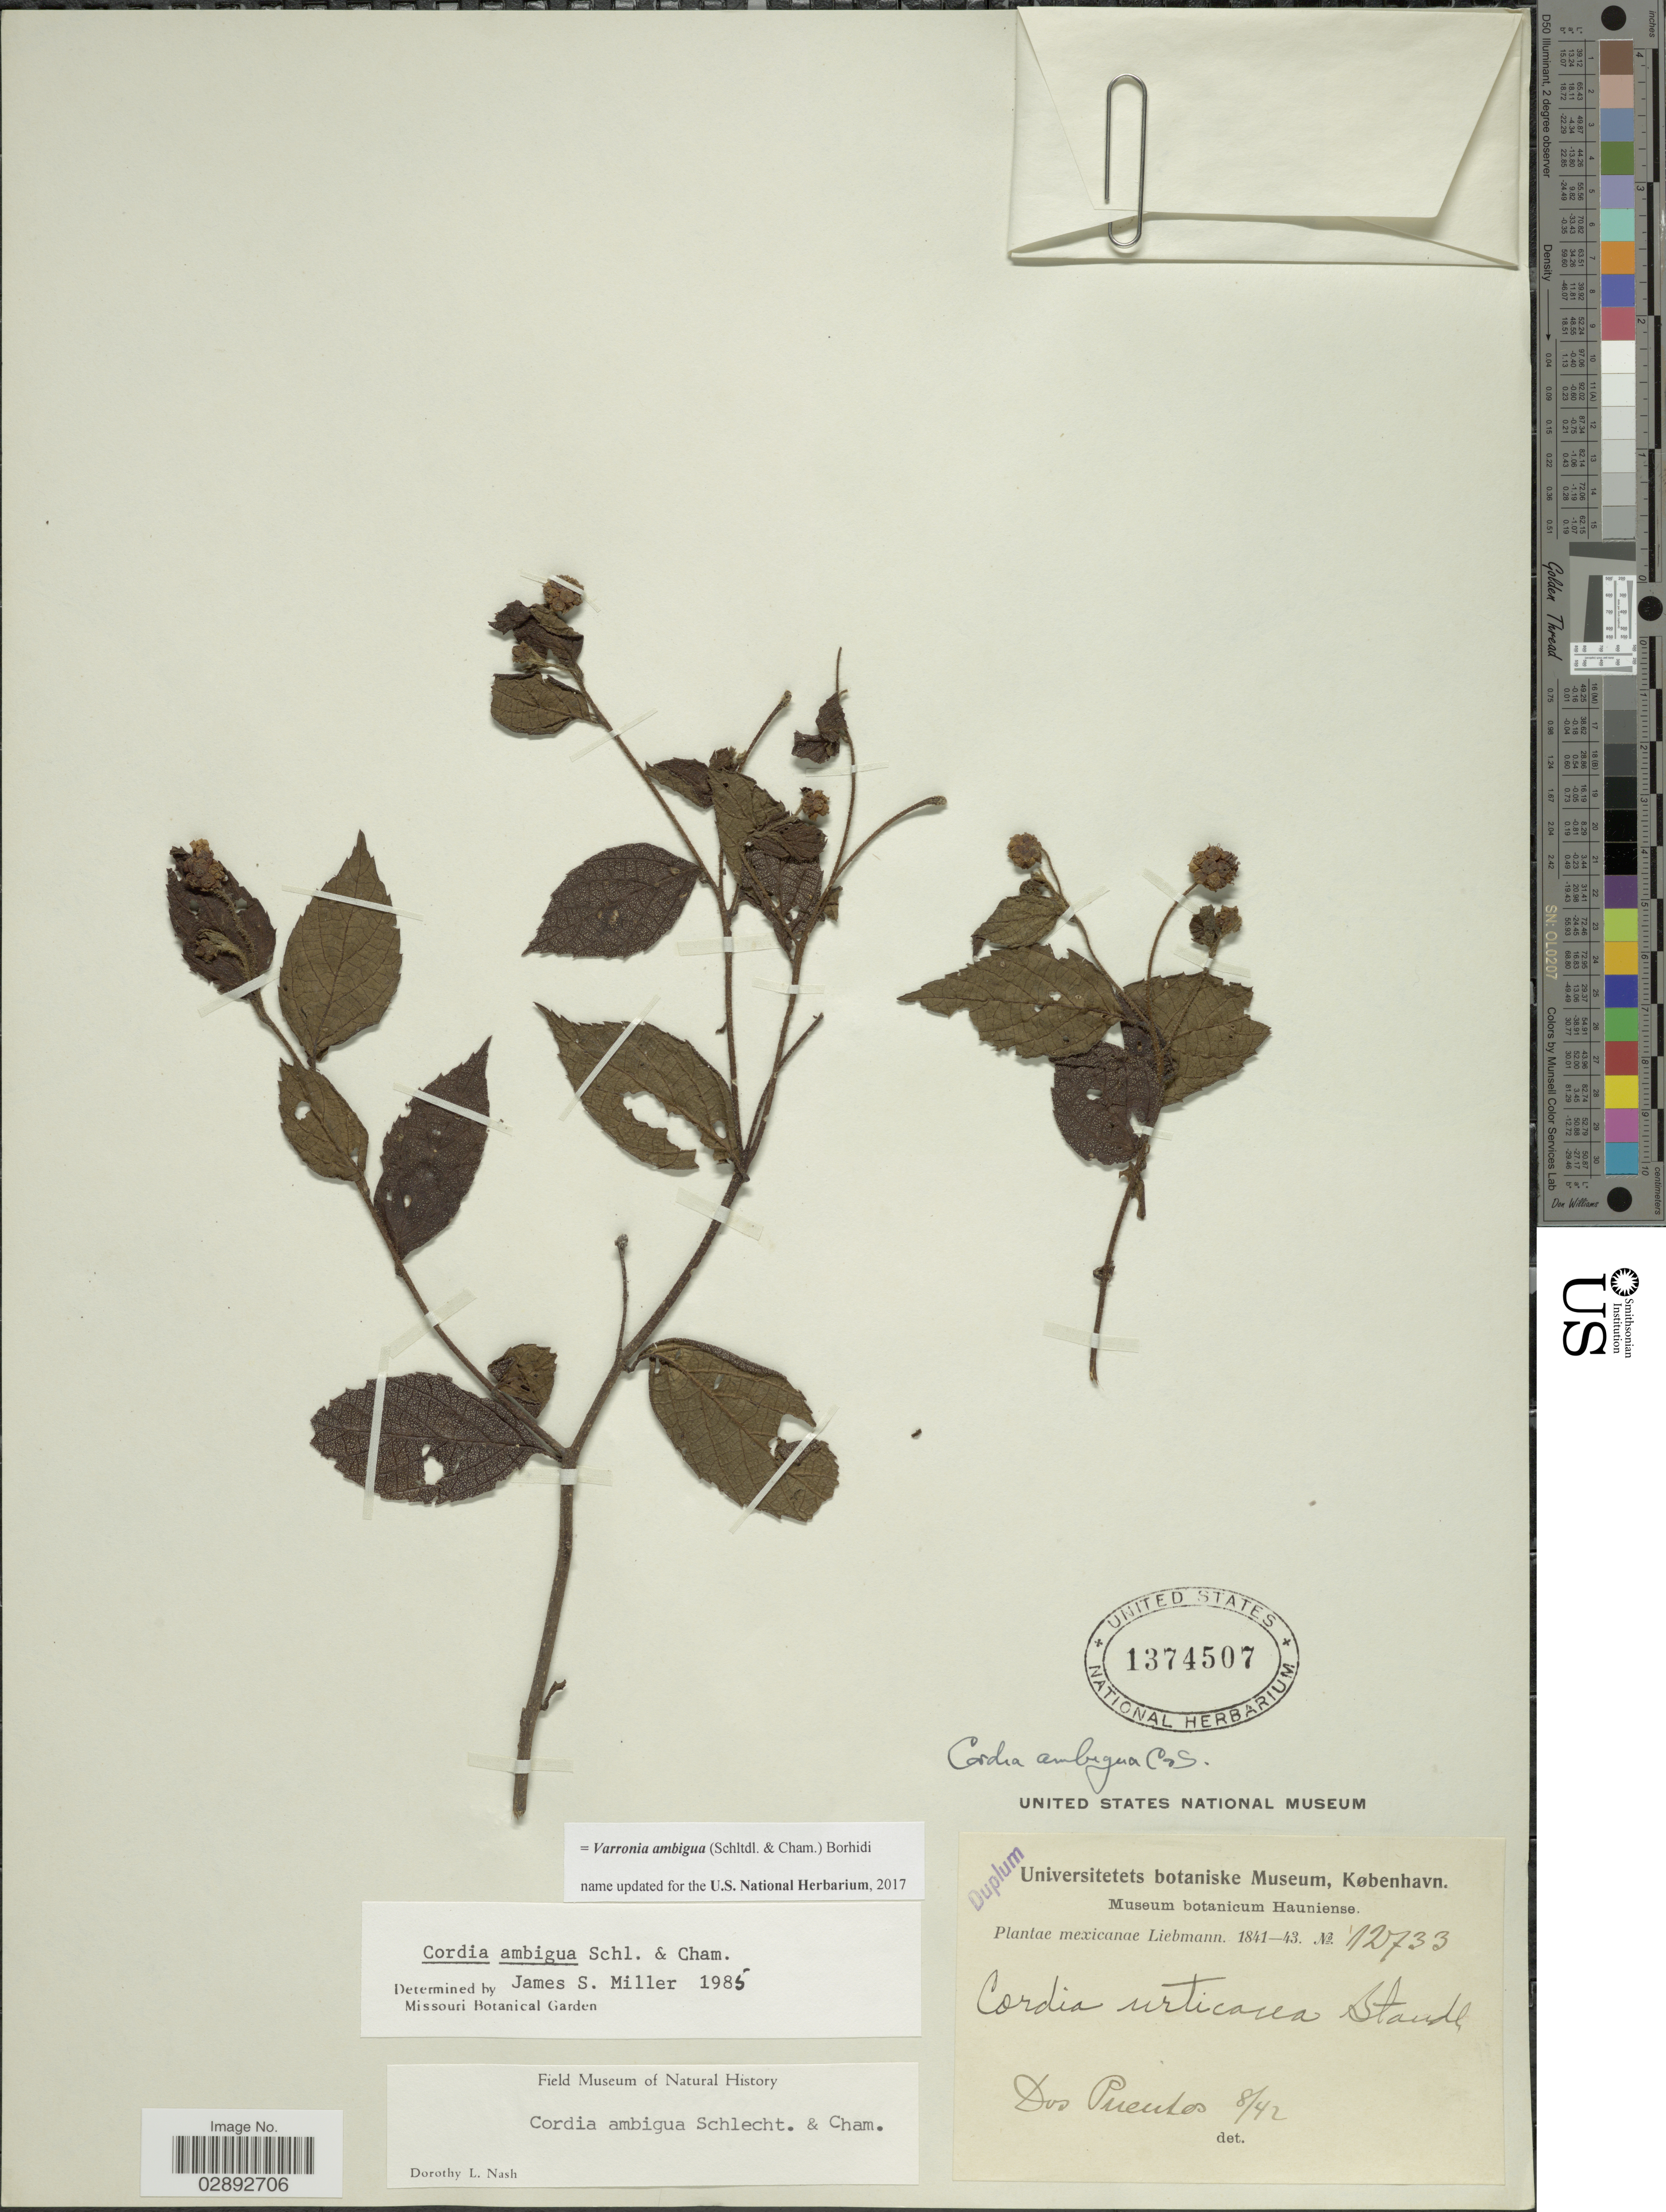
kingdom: Plantae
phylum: Tracheophyta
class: Magnoliopsida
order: Boraginales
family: Cordiaceae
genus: Varronia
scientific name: Varronia ambigua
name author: (Schltdl. & Cham.) Borhidi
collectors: Liebmann, --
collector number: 12733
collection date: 1842-08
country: Mexico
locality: Dos Puentos.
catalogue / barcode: US 1374507